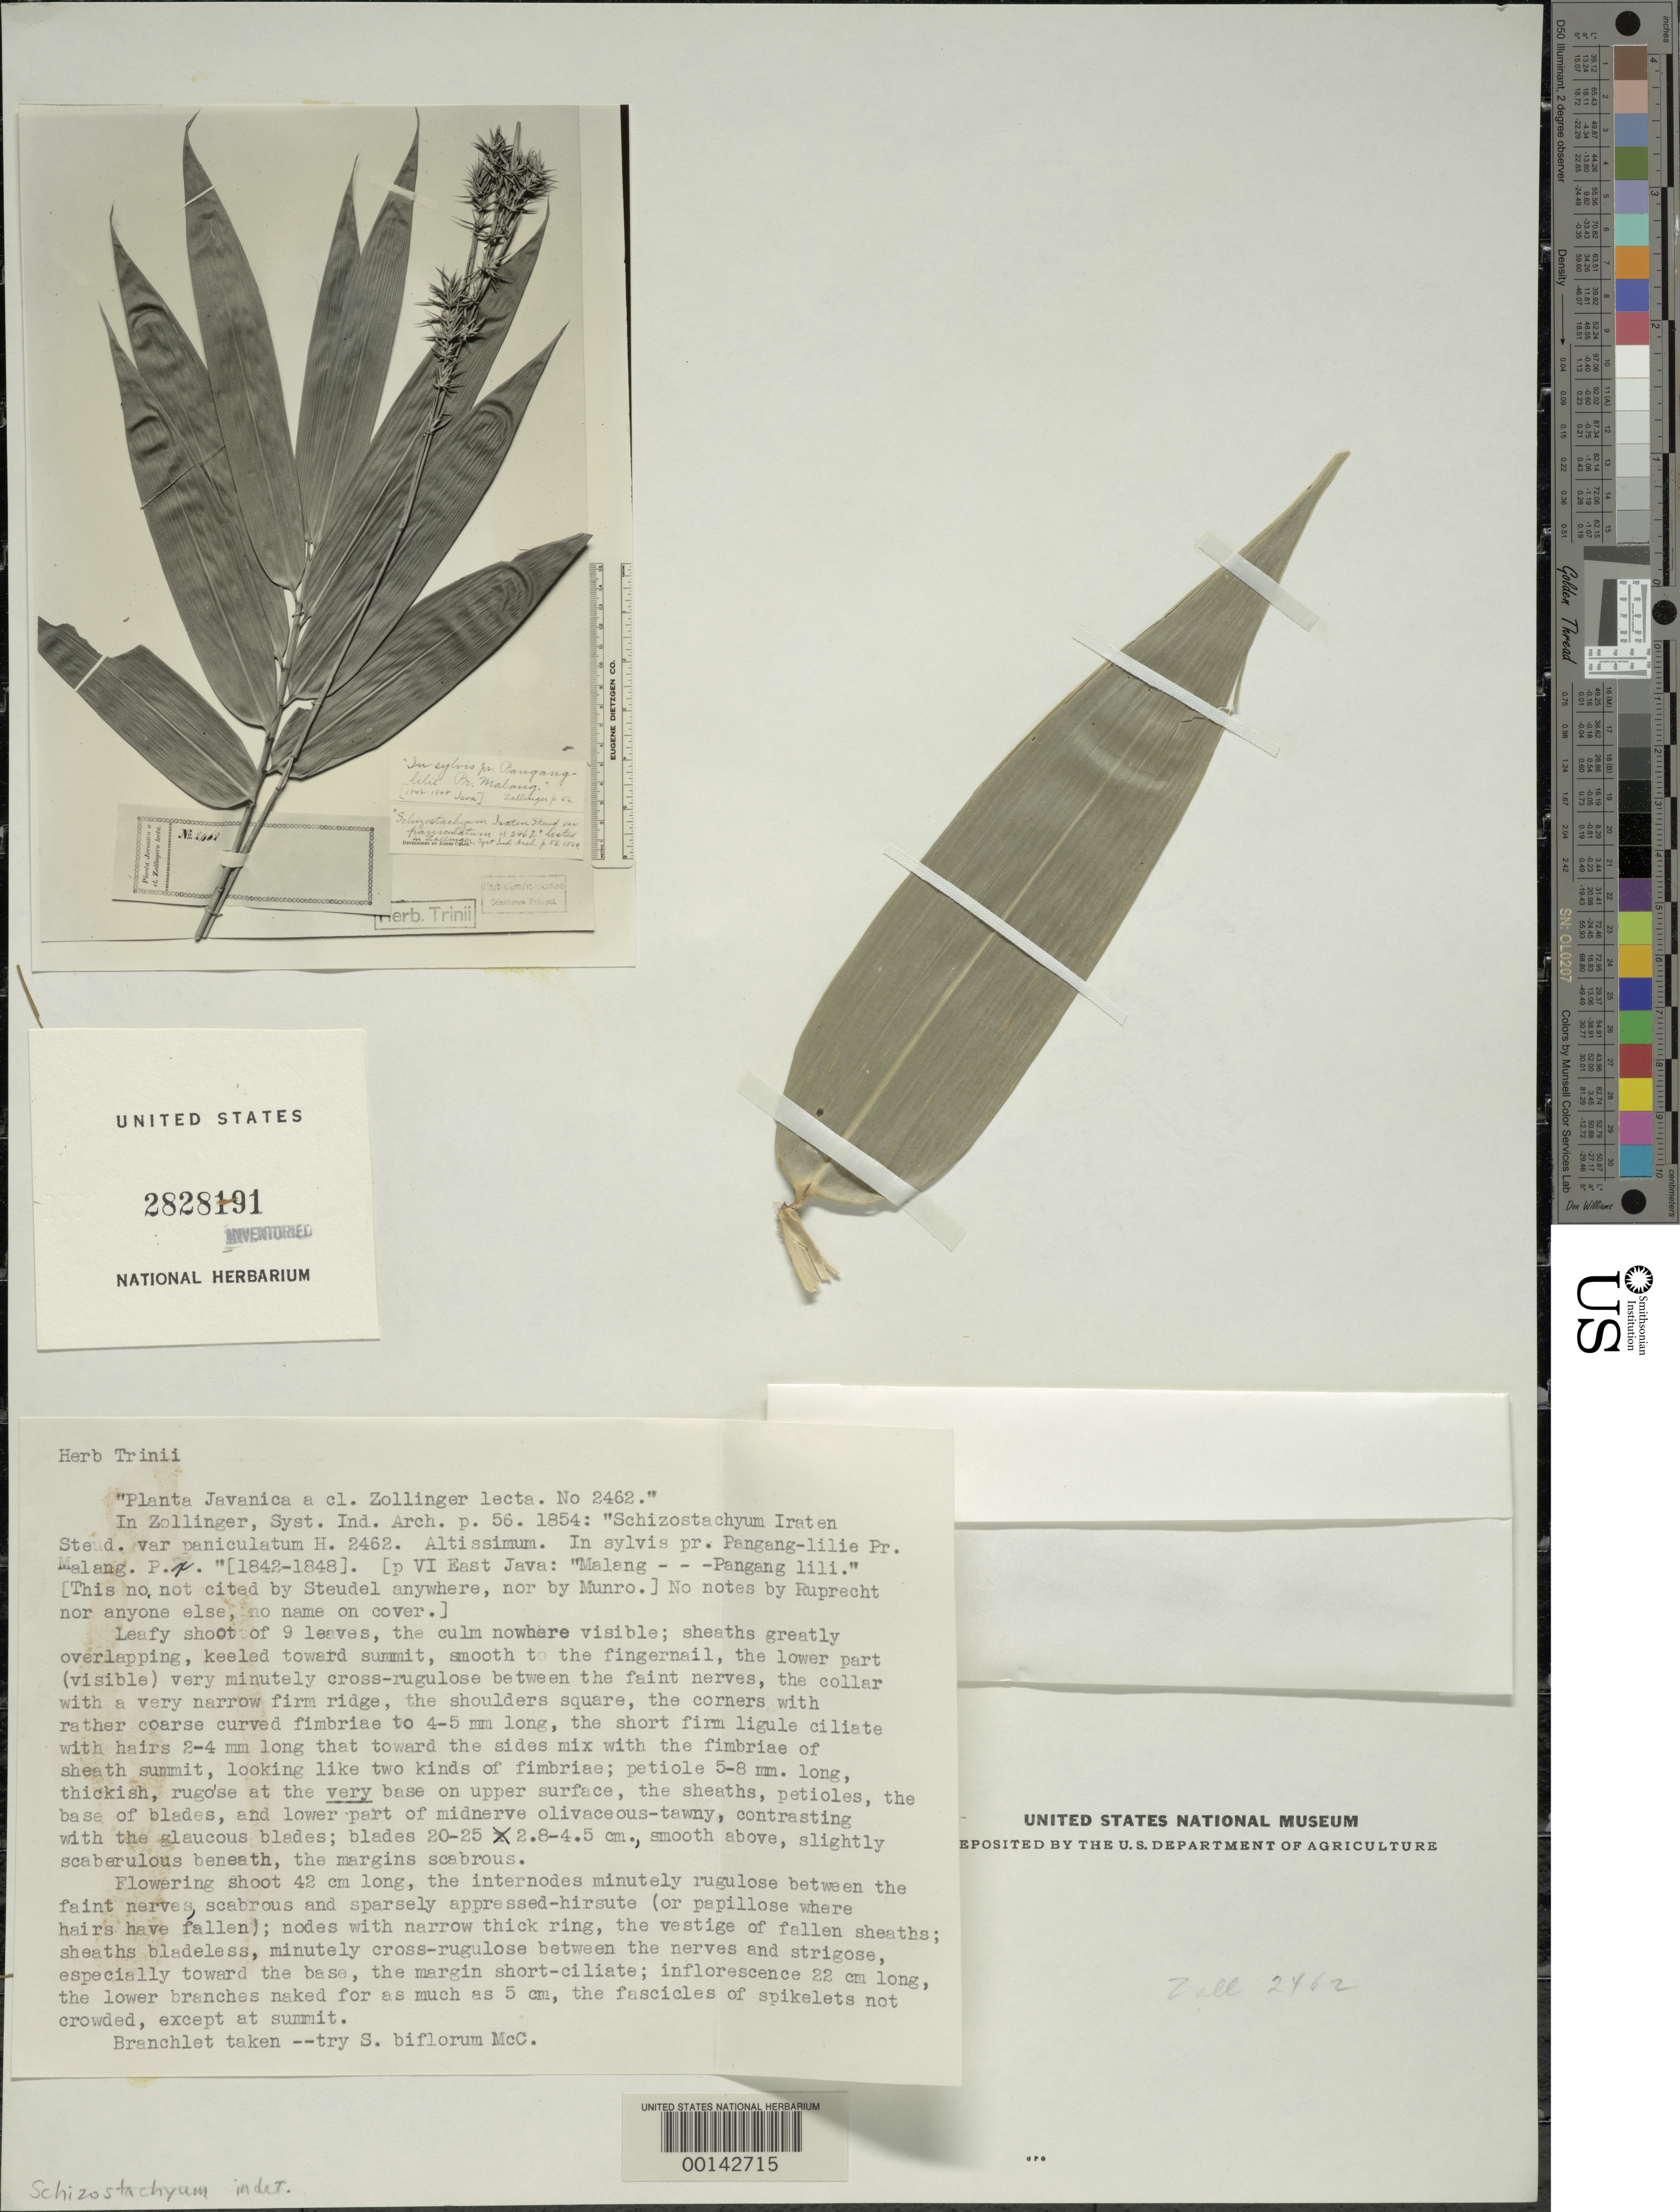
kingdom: Plantae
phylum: Tracheophyta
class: Liliopsida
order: Poales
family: Poaceae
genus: Schizostachyum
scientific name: Schizostachyum sp.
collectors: -- Zollinger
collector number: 2462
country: Indonesia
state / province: Java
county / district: Jawa Timur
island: Java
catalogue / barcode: US 2828191